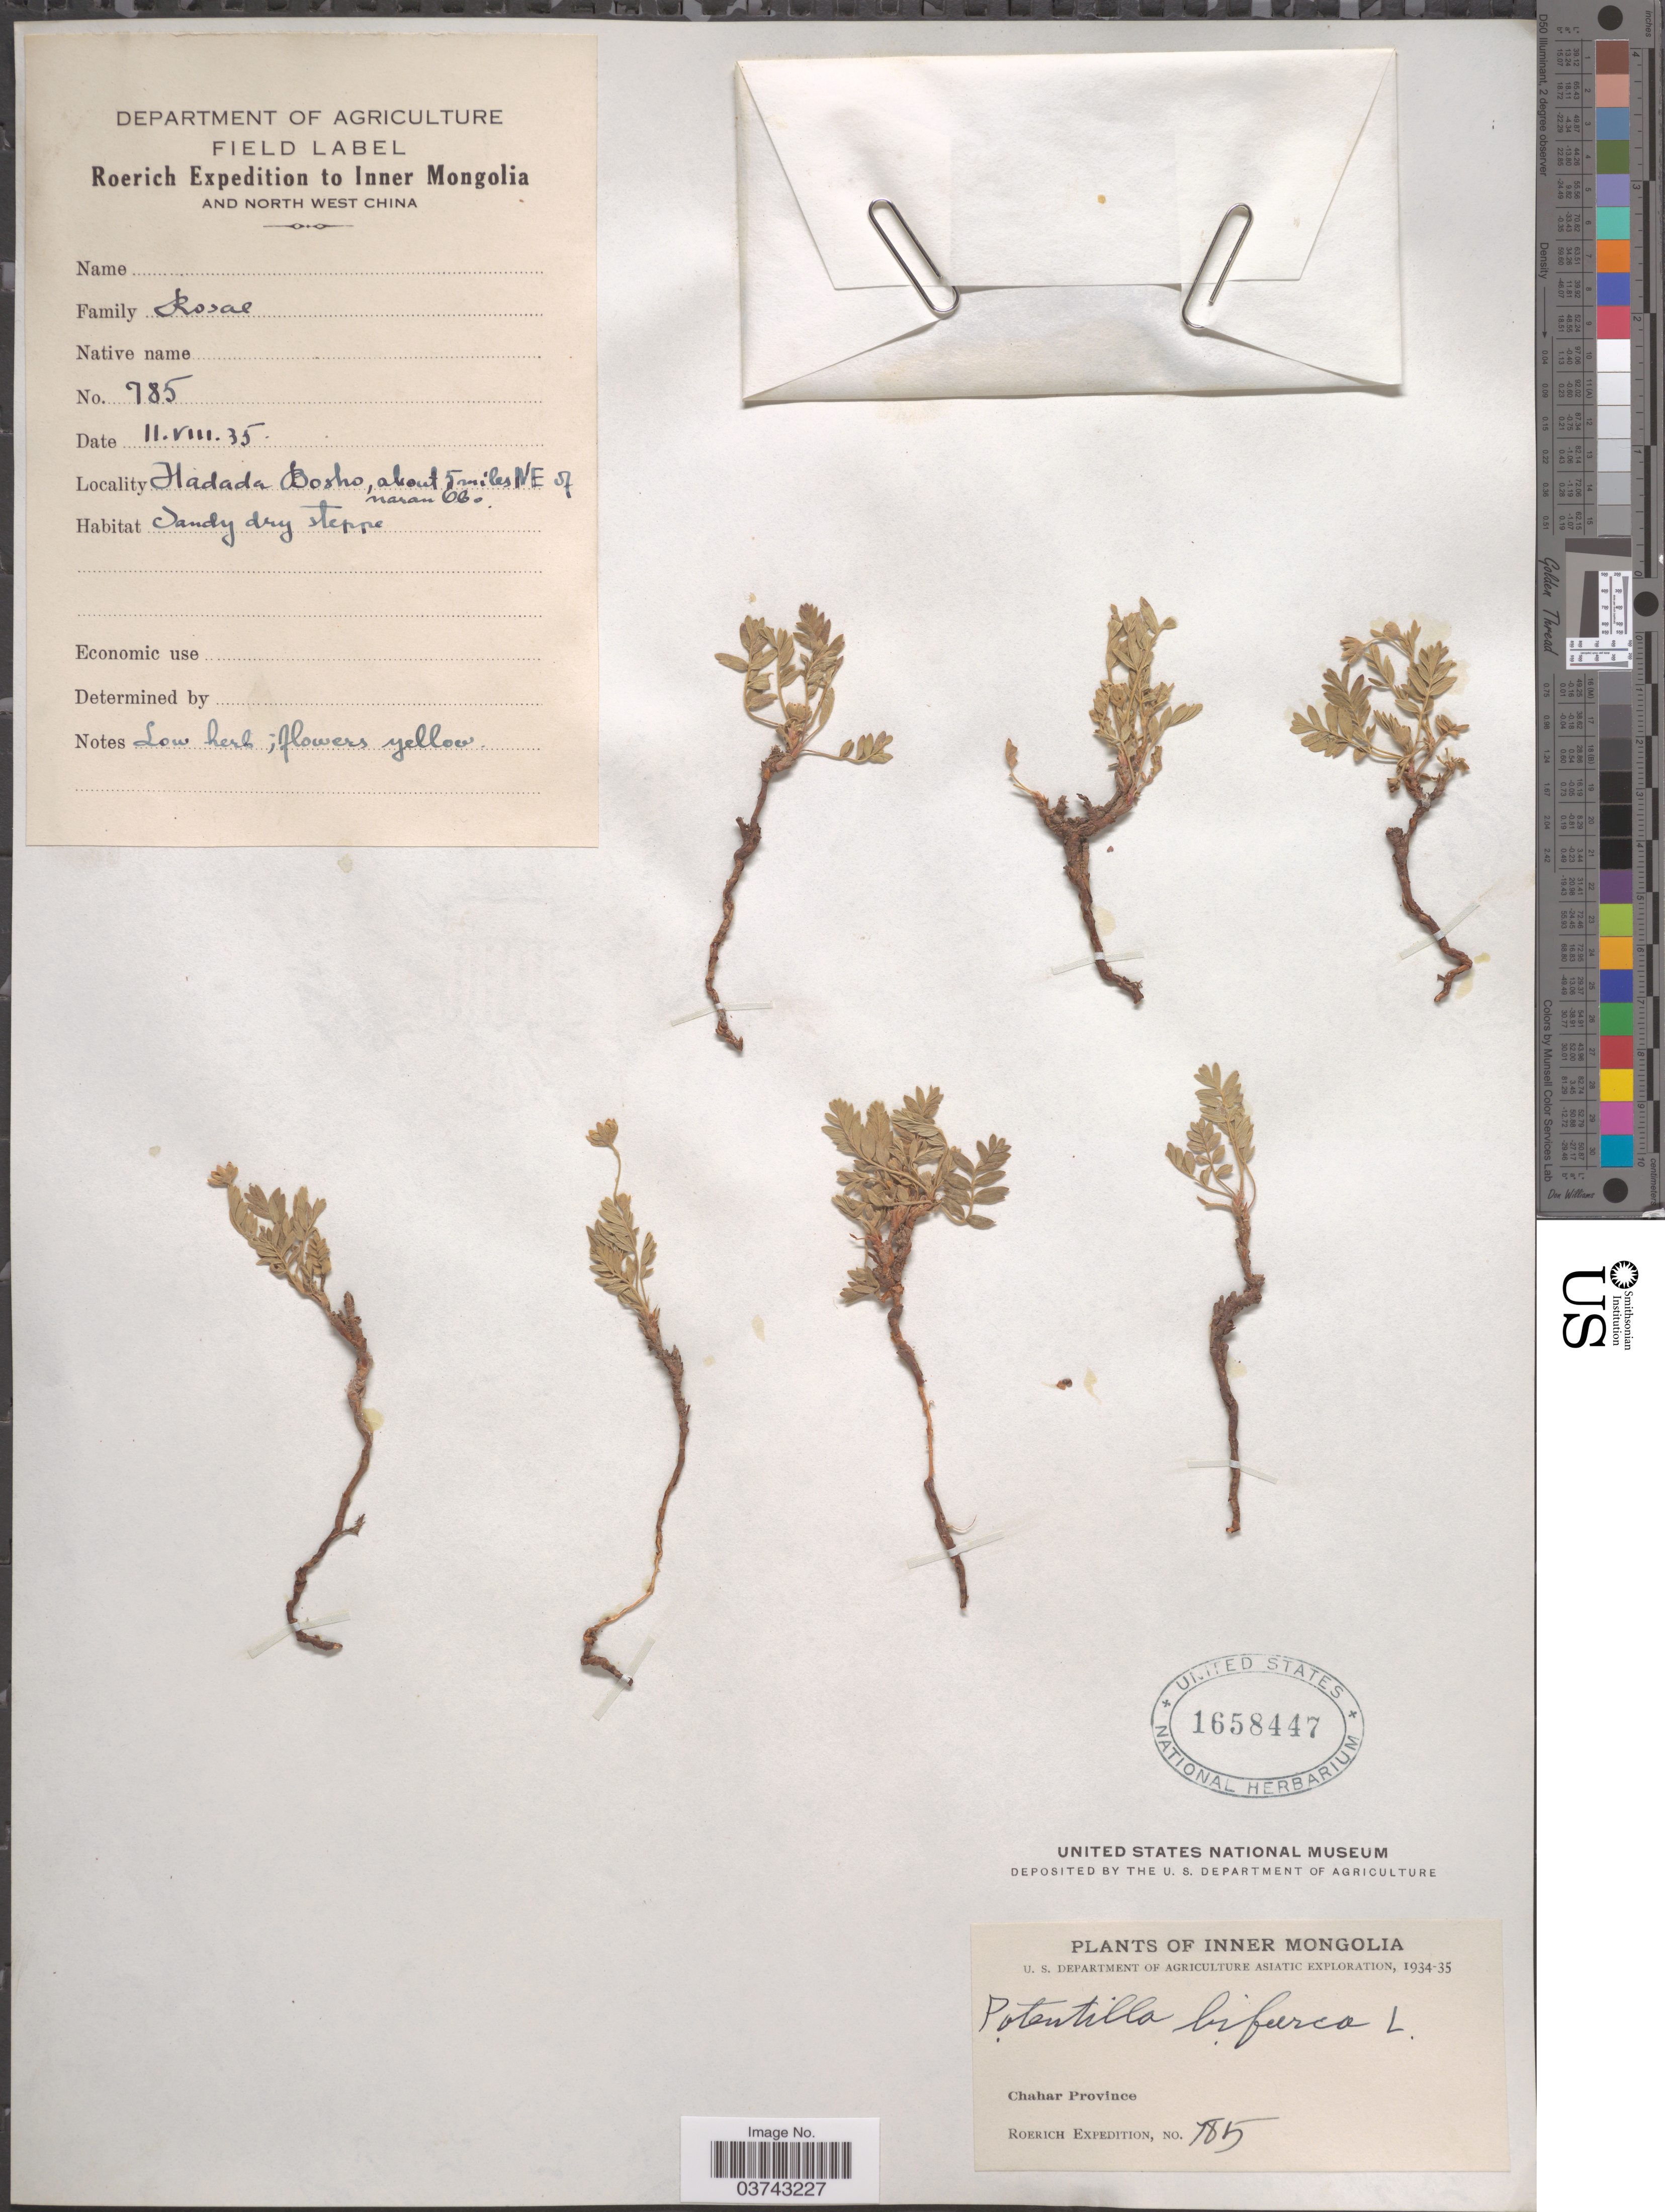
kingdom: Plantae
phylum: Tracheophyta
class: Magnoliopsida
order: Rosales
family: Rosaceae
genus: Sibbaldianthe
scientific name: Sibbaldianthe bifurca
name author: (L.) Kurtto & T. Erikss.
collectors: Roerich Expedition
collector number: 785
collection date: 1935-08-11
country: China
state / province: Nei Monggol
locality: Inner Mongolia and North West China, Chahar Province. Hadada Bosho, about 5 miles NE of naran Obo.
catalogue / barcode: US 1658447